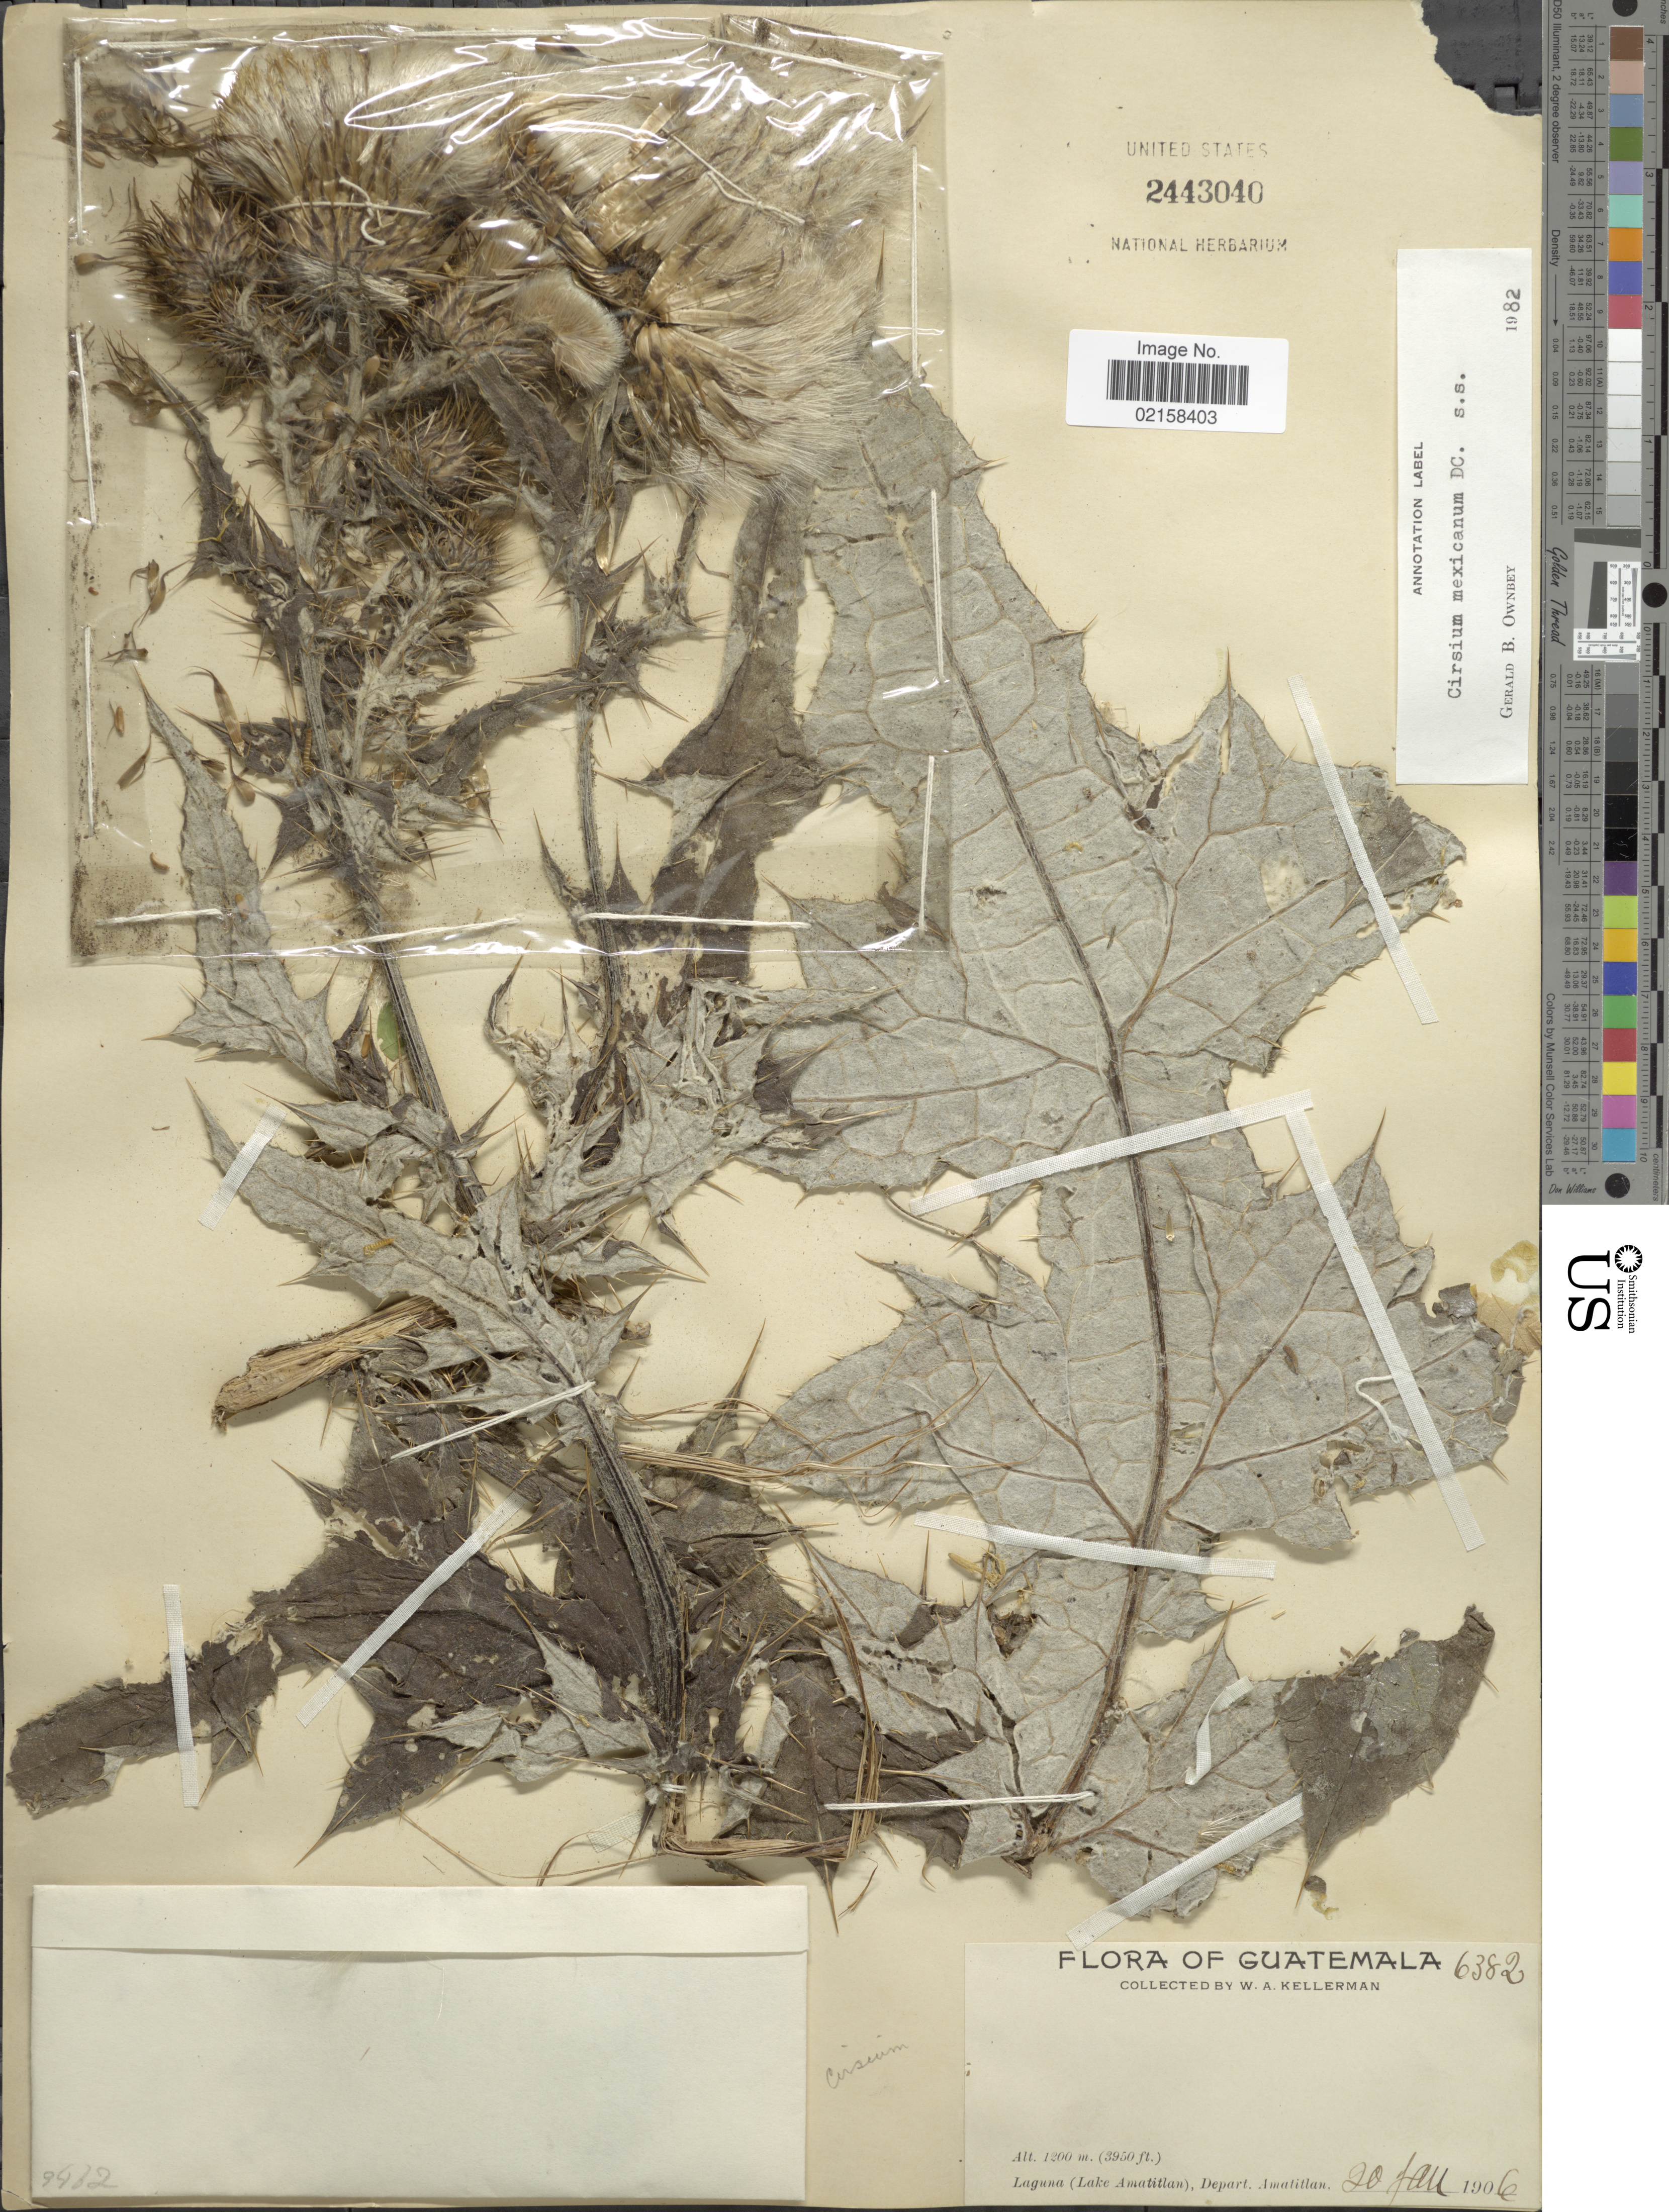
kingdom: Plantae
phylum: Tracheophyta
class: Magnoliopsida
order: Asterales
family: Asteraceae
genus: Cirsium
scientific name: Cirsium mexicanum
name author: DC.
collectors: W. Kellerman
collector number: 6382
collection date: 1906-01-20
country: Guatemala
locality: Laguna (Lake Amatitlan), Depart. Amatitlan.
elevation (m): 1200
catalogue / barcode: US 2443040